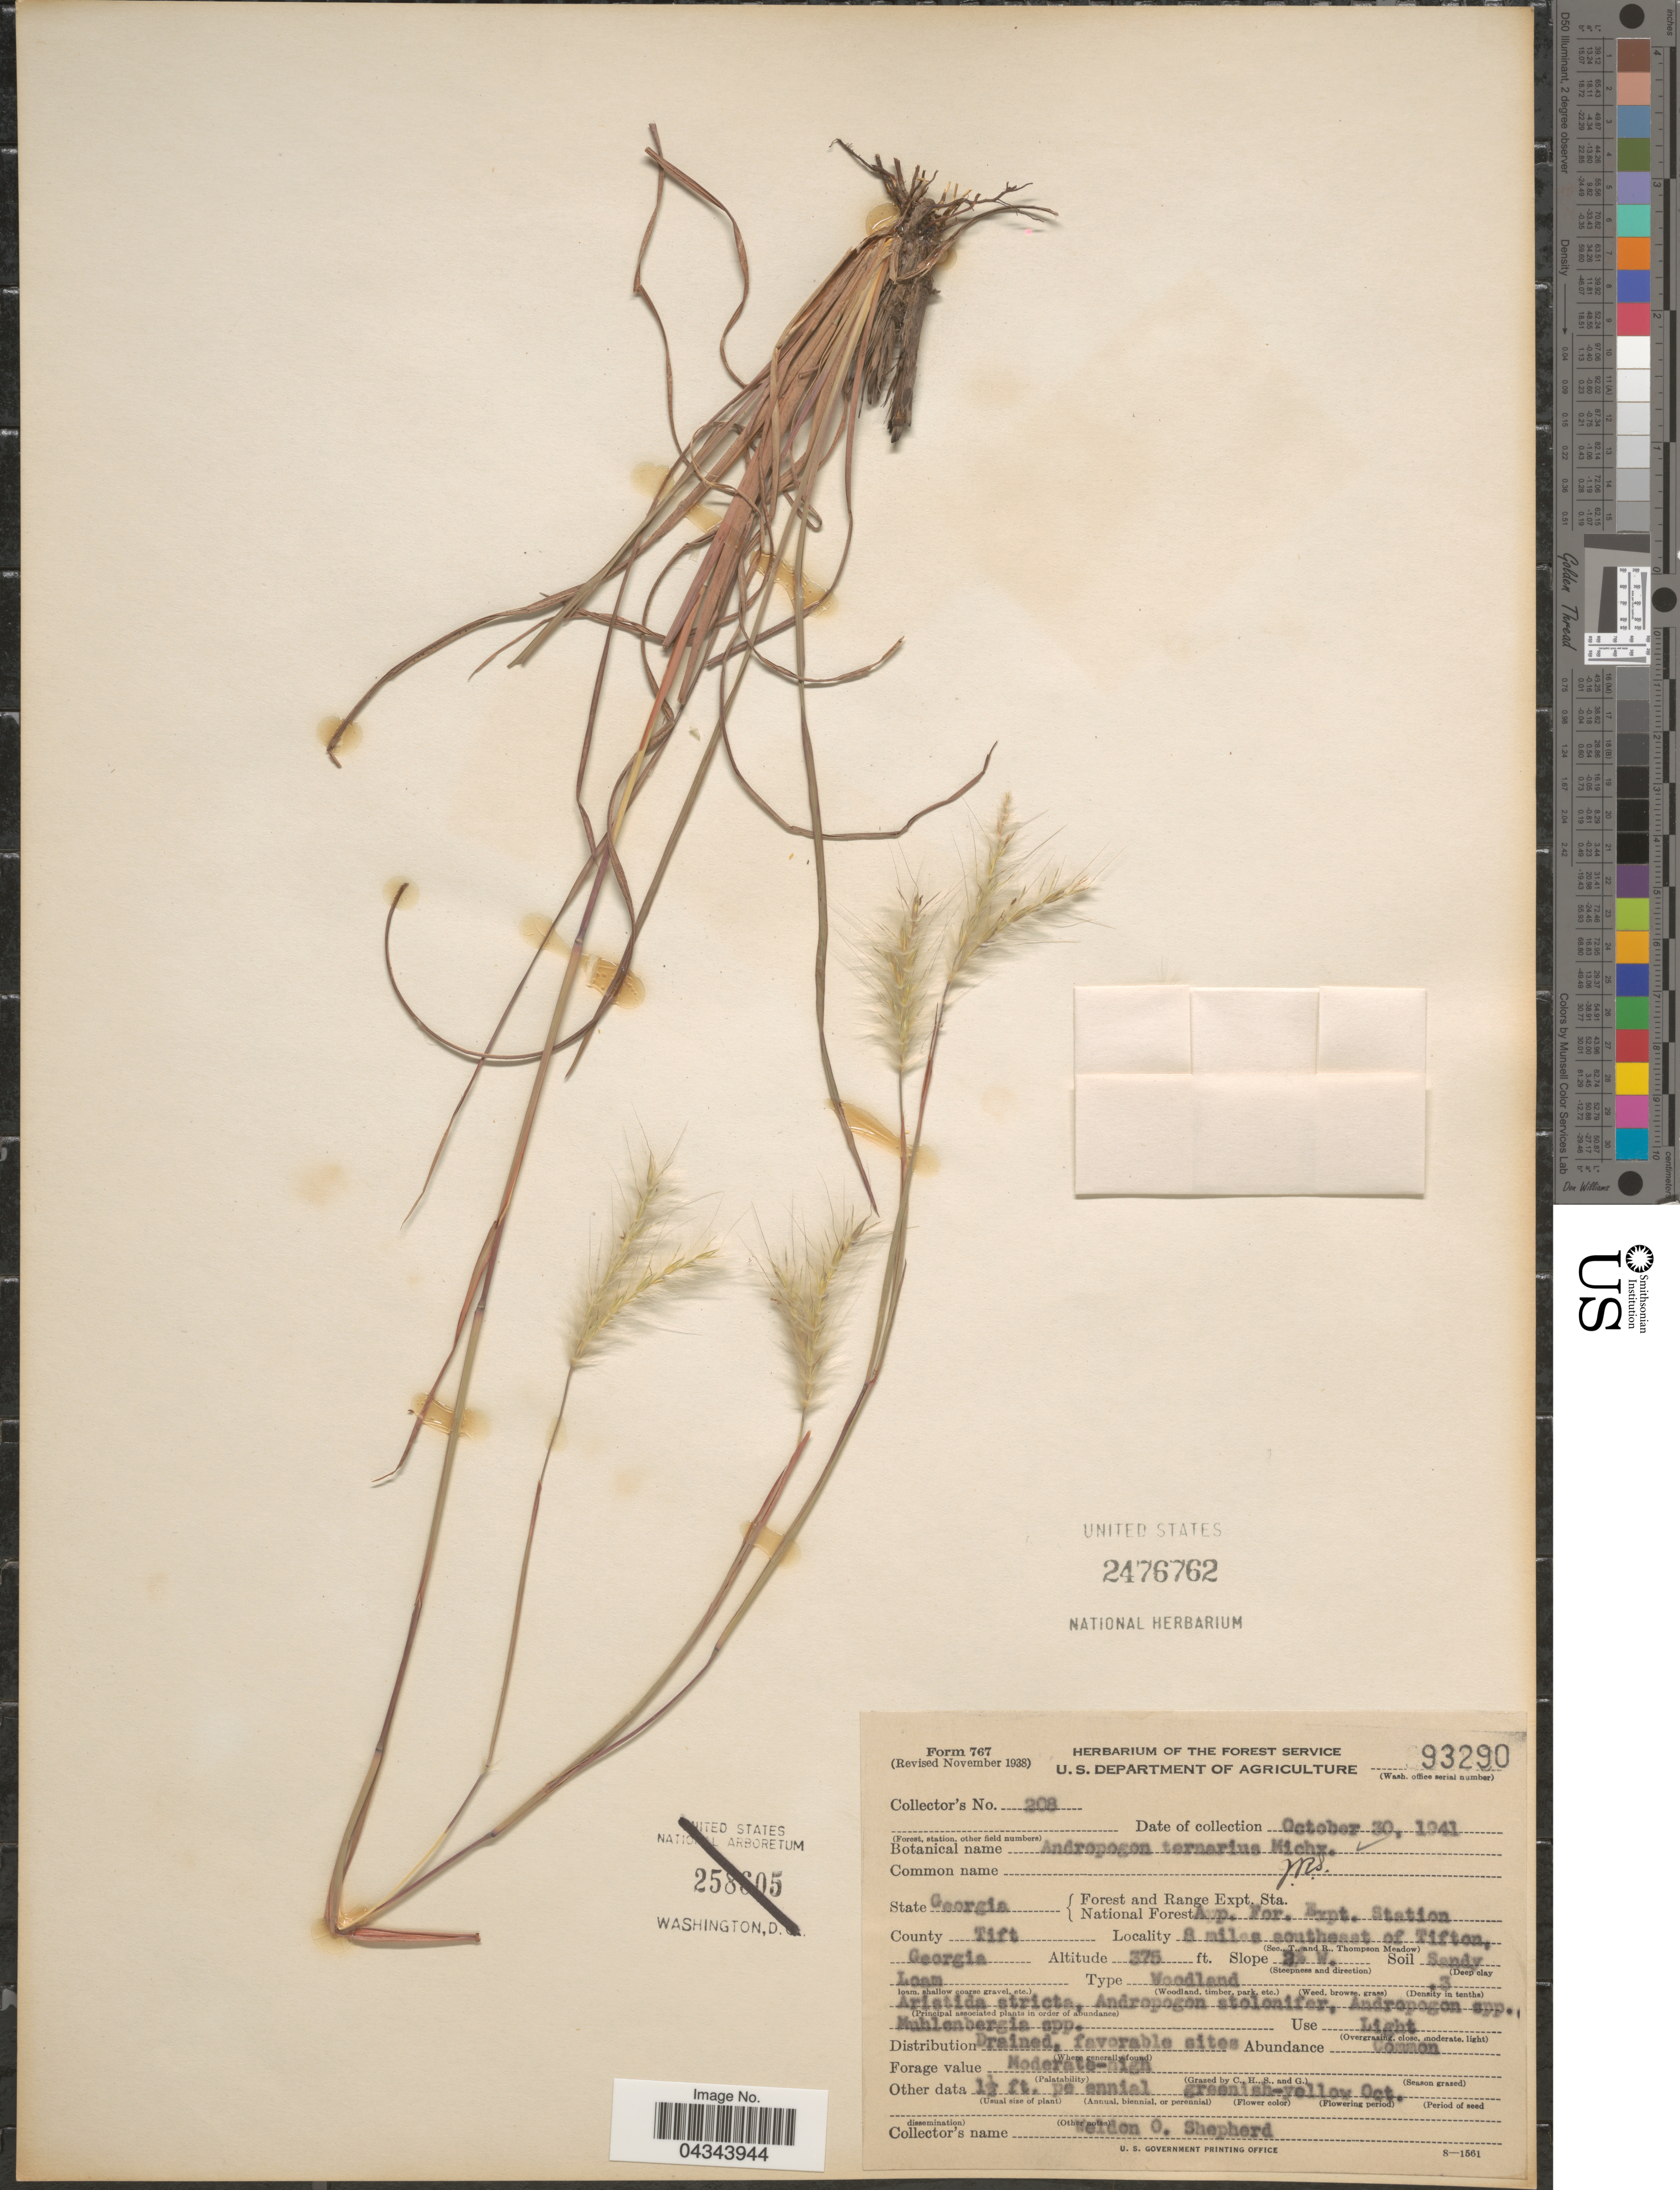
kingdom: Plantae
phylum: Tracheophyta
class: Liliopsida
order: Poales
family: Poaceae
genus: Andropogon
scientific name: Andropogon ternarius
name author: Michx.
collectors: W. Shepherd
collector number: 208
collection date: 1941-10-30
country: United States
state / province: Georgia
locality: Forest and Range Expt. Sta. National Forest App. For. Expt. Station. County Tift. Slope 25 W.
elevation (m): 114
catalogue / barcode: US 2476762